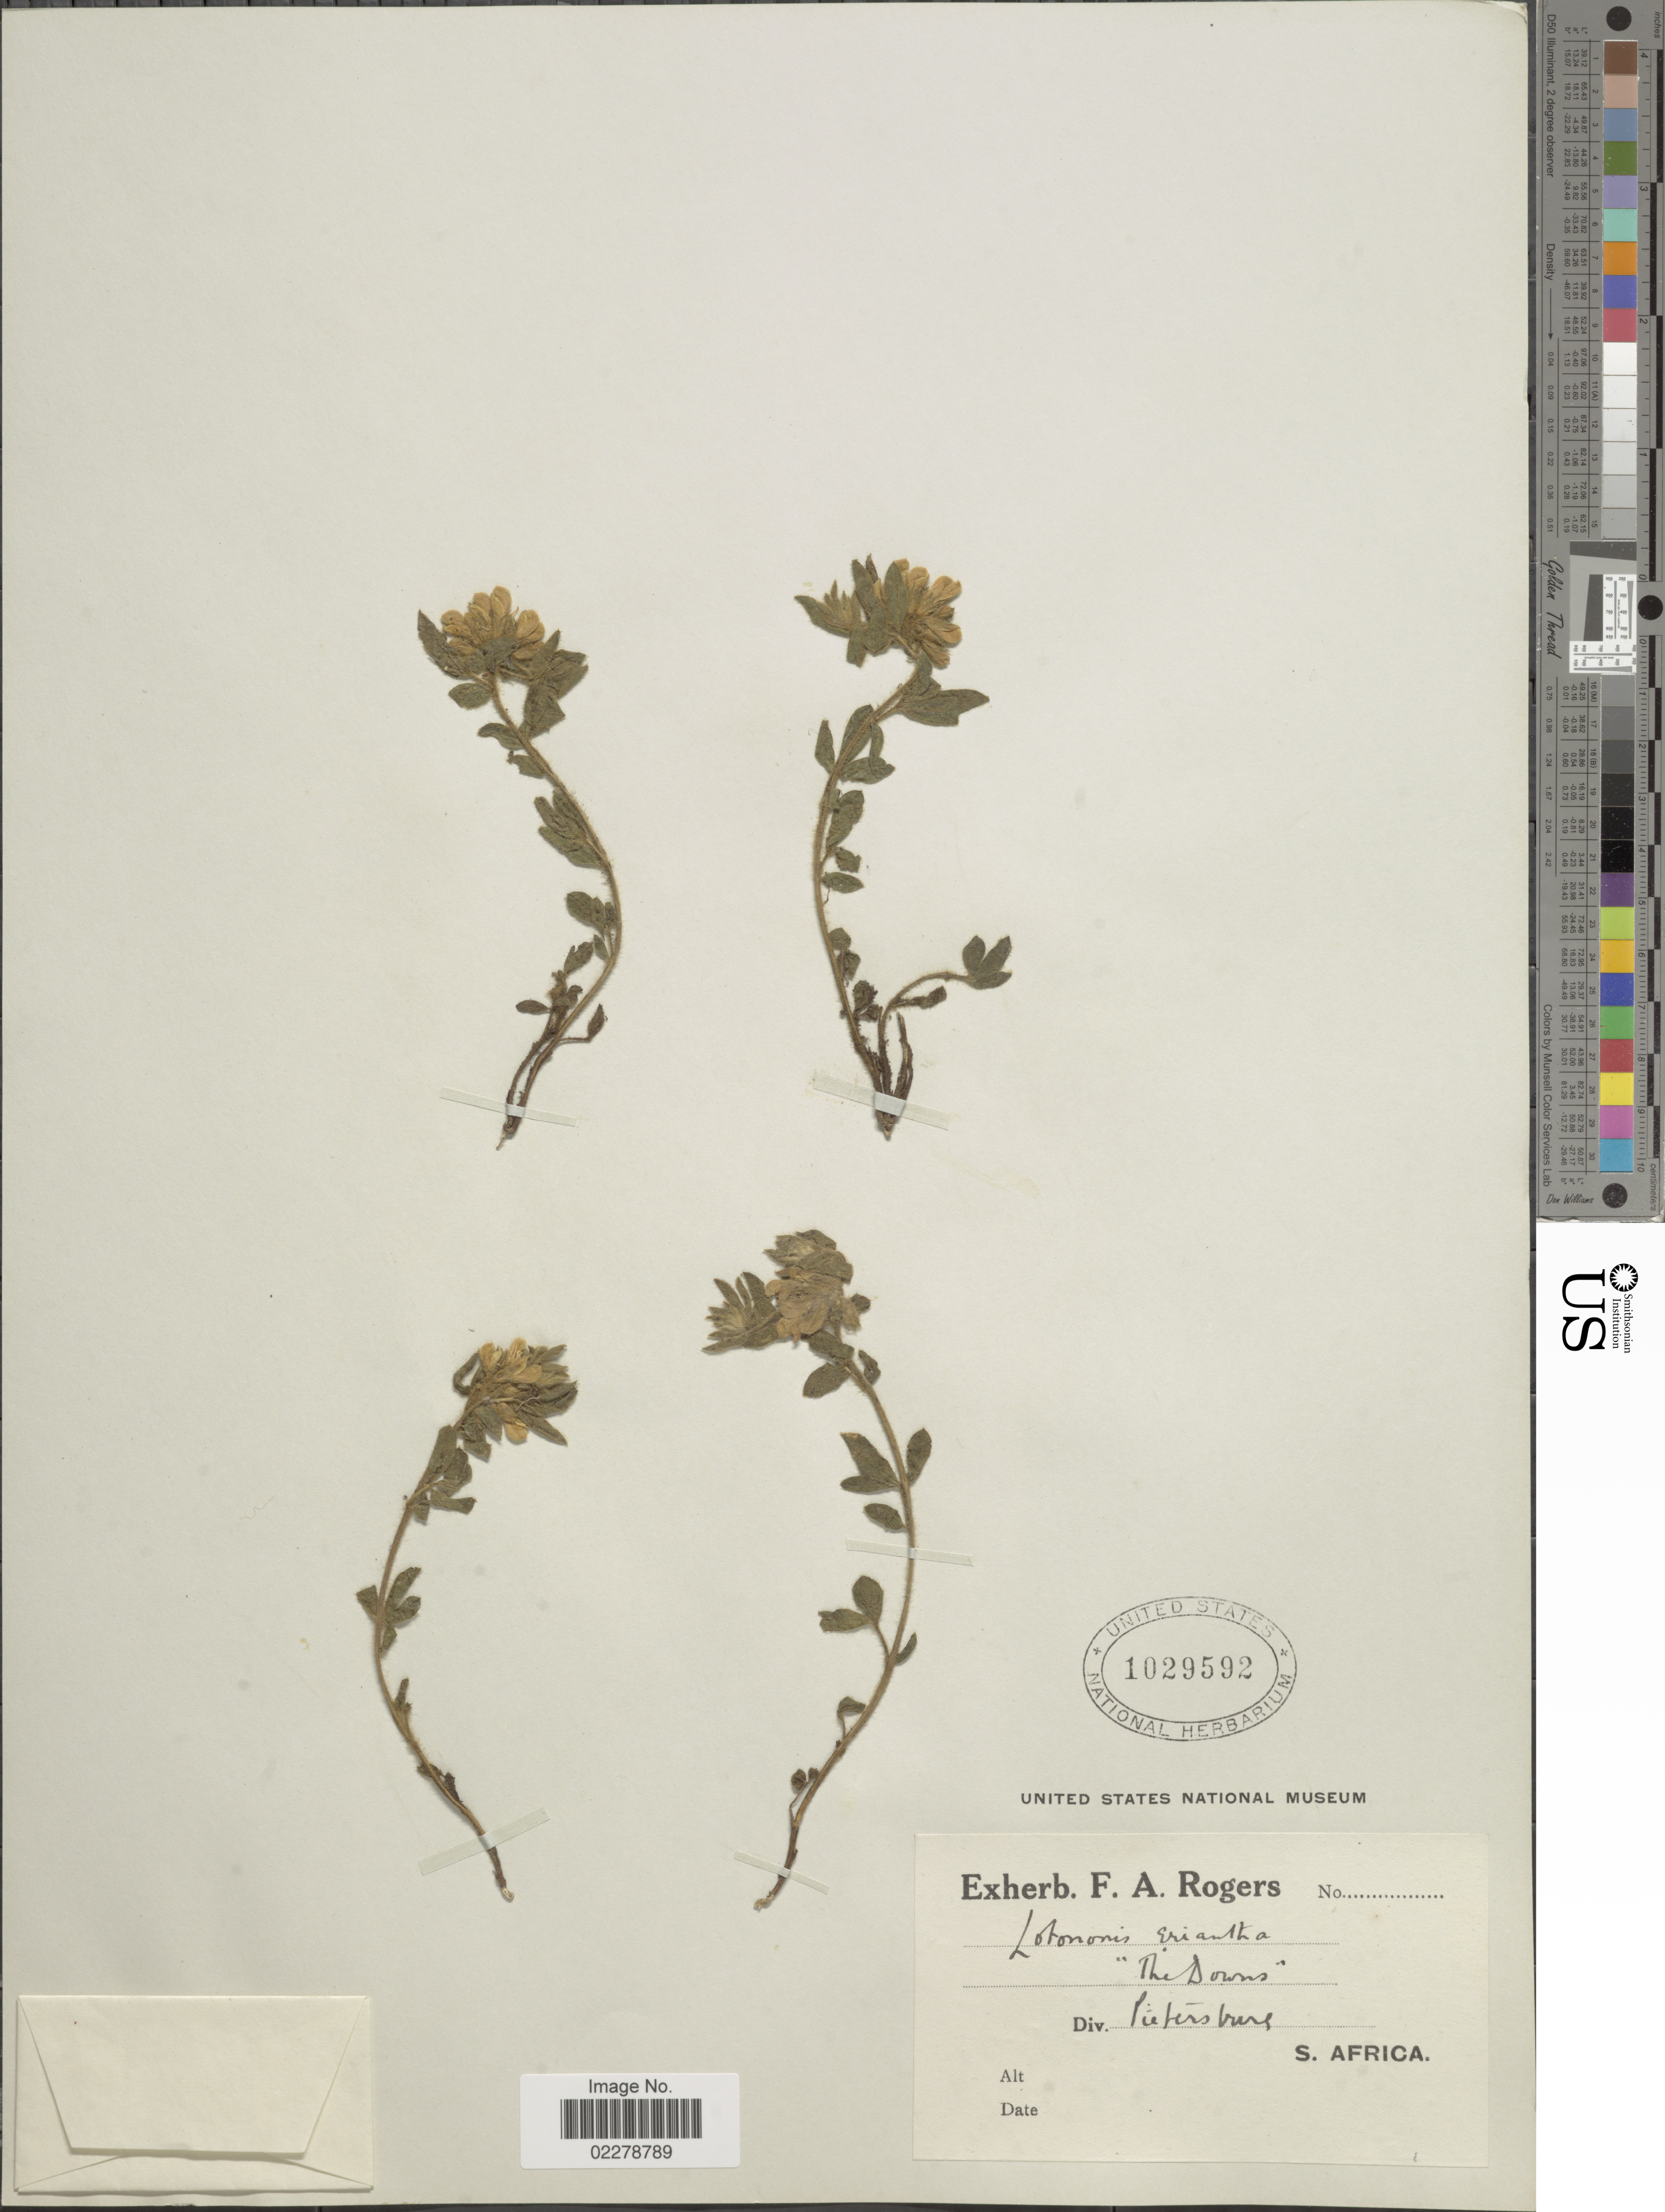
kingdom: Plantae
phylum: Tracheophyta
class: Magnoliopsida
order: Fabales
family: Fabaceae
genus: Lotononis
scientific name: Lotononis eriantha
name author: Benth.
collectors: ex herb. F. A. Rogers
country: South Africa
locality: Div. Pietersburg. S. Africa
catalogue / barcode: US 1029592